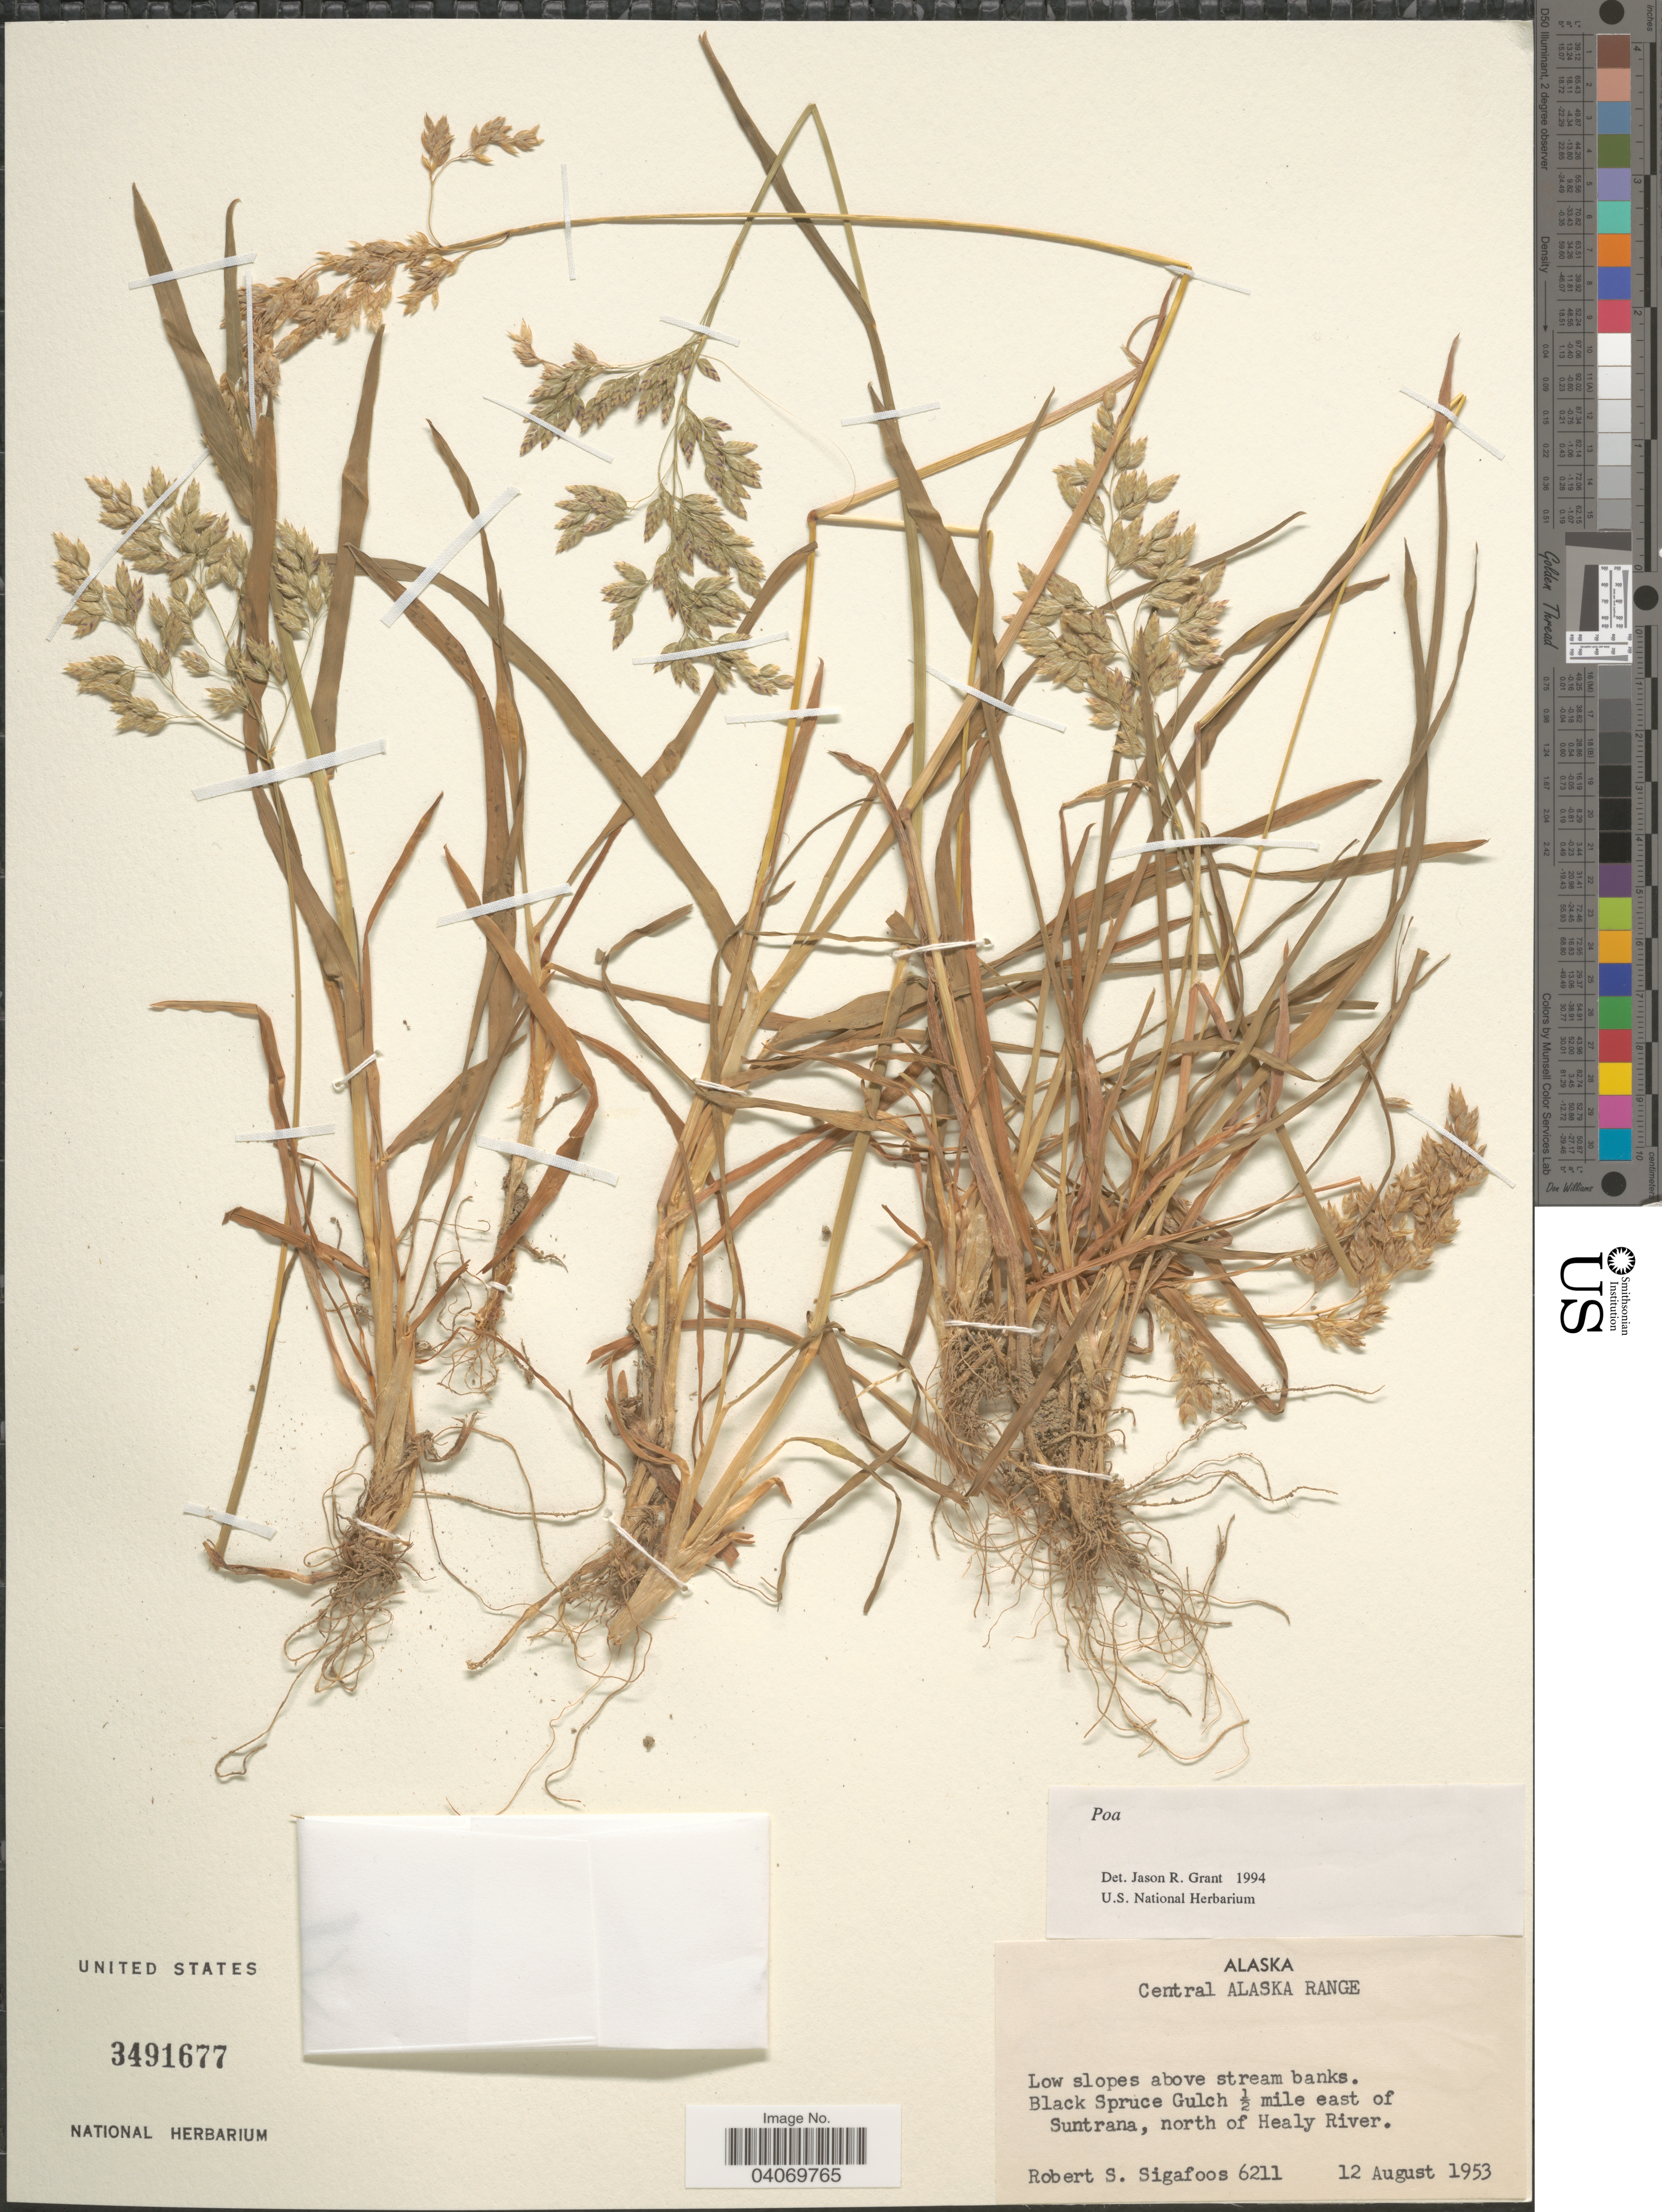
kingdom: Plantae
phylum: Tracheophyta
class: Liliopsida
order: Poales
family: Poaceae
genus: Poa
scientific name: Poa sp.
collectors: R. Sigafoos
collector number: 6211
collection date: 1953-08-12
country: United States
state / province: Alaska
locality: Central Alaska Range. Low slopes above stream banks. Black Spruce Gulch ½ mile east of Suntrana, north of Healy River.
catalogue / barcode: US 3491677